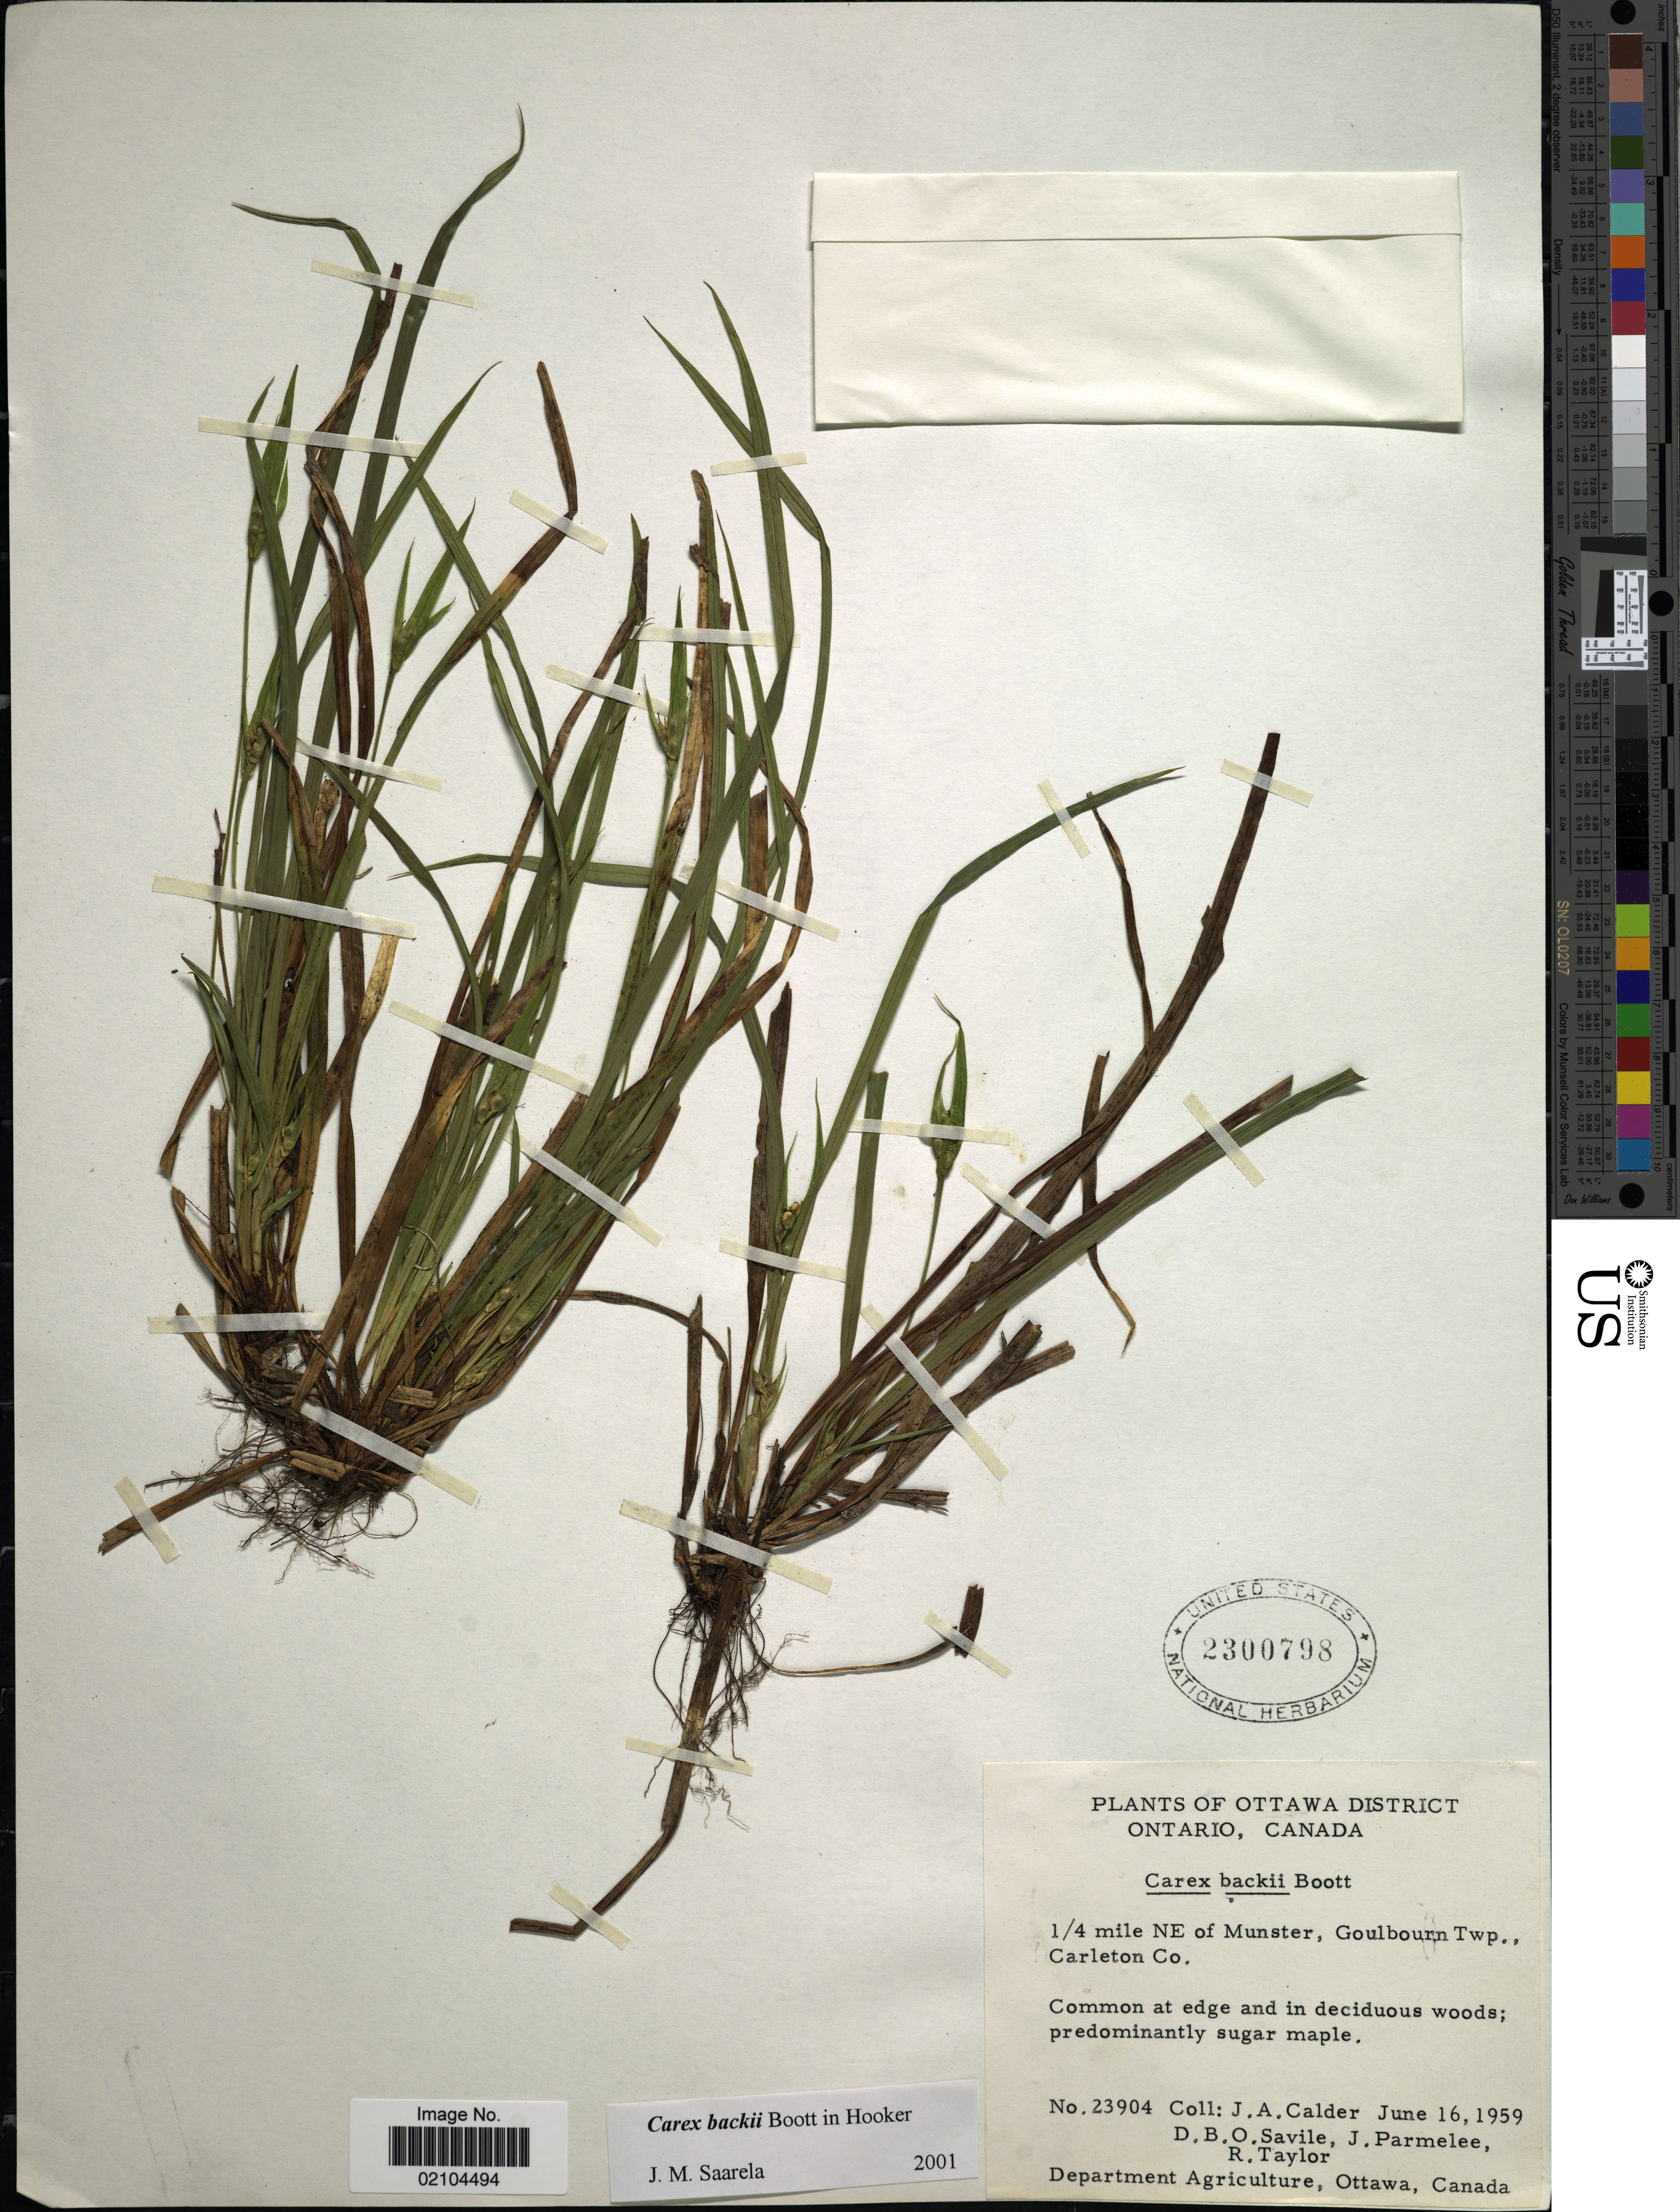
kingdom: Plantae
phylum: Tracheophyta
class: Liliopsida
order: Poales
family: Cyperaceae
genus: Carex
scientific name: Carex backii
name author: Boott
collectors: J. A. Calder, D. Savile, J. A. Parmelee & R. Taylor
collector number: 23904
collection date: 1959-06-16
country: Canada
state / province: Ontario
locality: Ottawa District, 1/4 mile NE of Munster, Goulbourn Twp., Carleton Co., common at edge and in deciduous woods; predominantly sugar maple.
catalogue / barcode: US 2300798